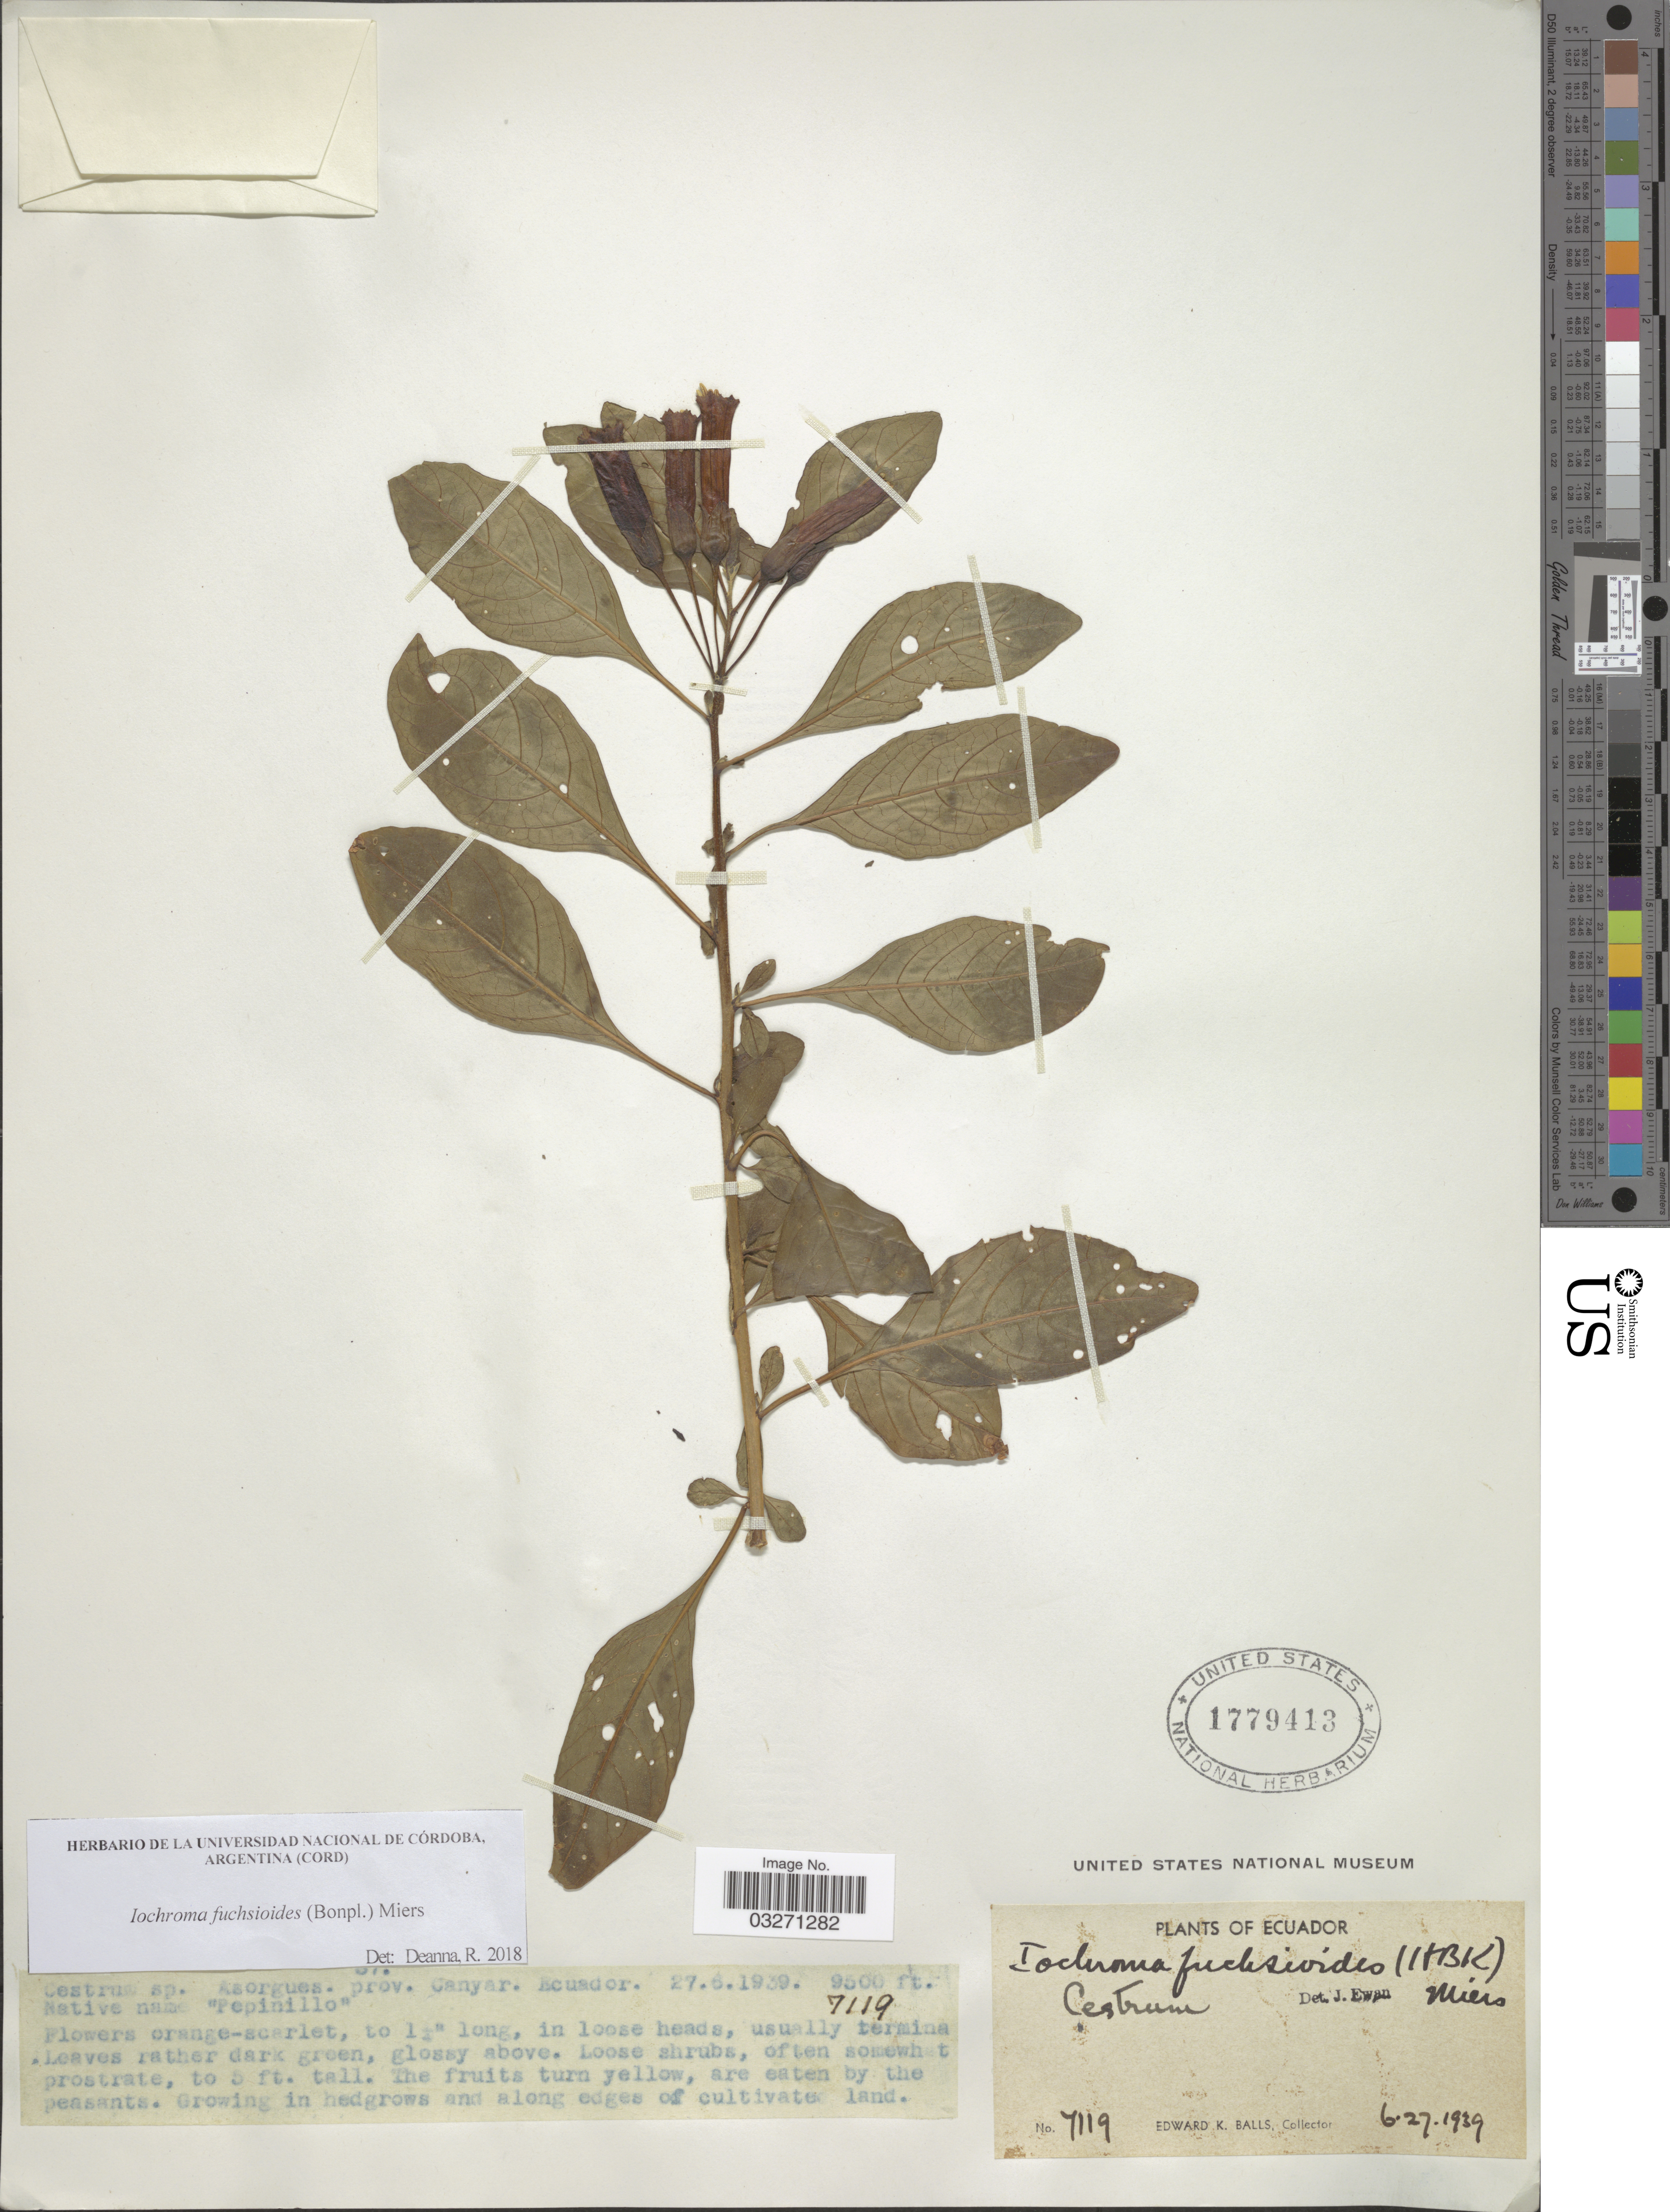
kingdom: Plantae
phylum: Tracheophyta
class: Magnoliopsida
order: Solanales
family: Solanaceae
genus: Iochroma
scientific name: Iochroma fuchsioides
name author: (Bonpl.) Miers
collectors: E. K. Balls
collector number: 7119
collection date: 1939-06-27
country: Ecuador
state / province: Cañar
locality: Azorgues. Prov. Canyar.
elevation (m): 2896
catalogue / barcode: US 1779413